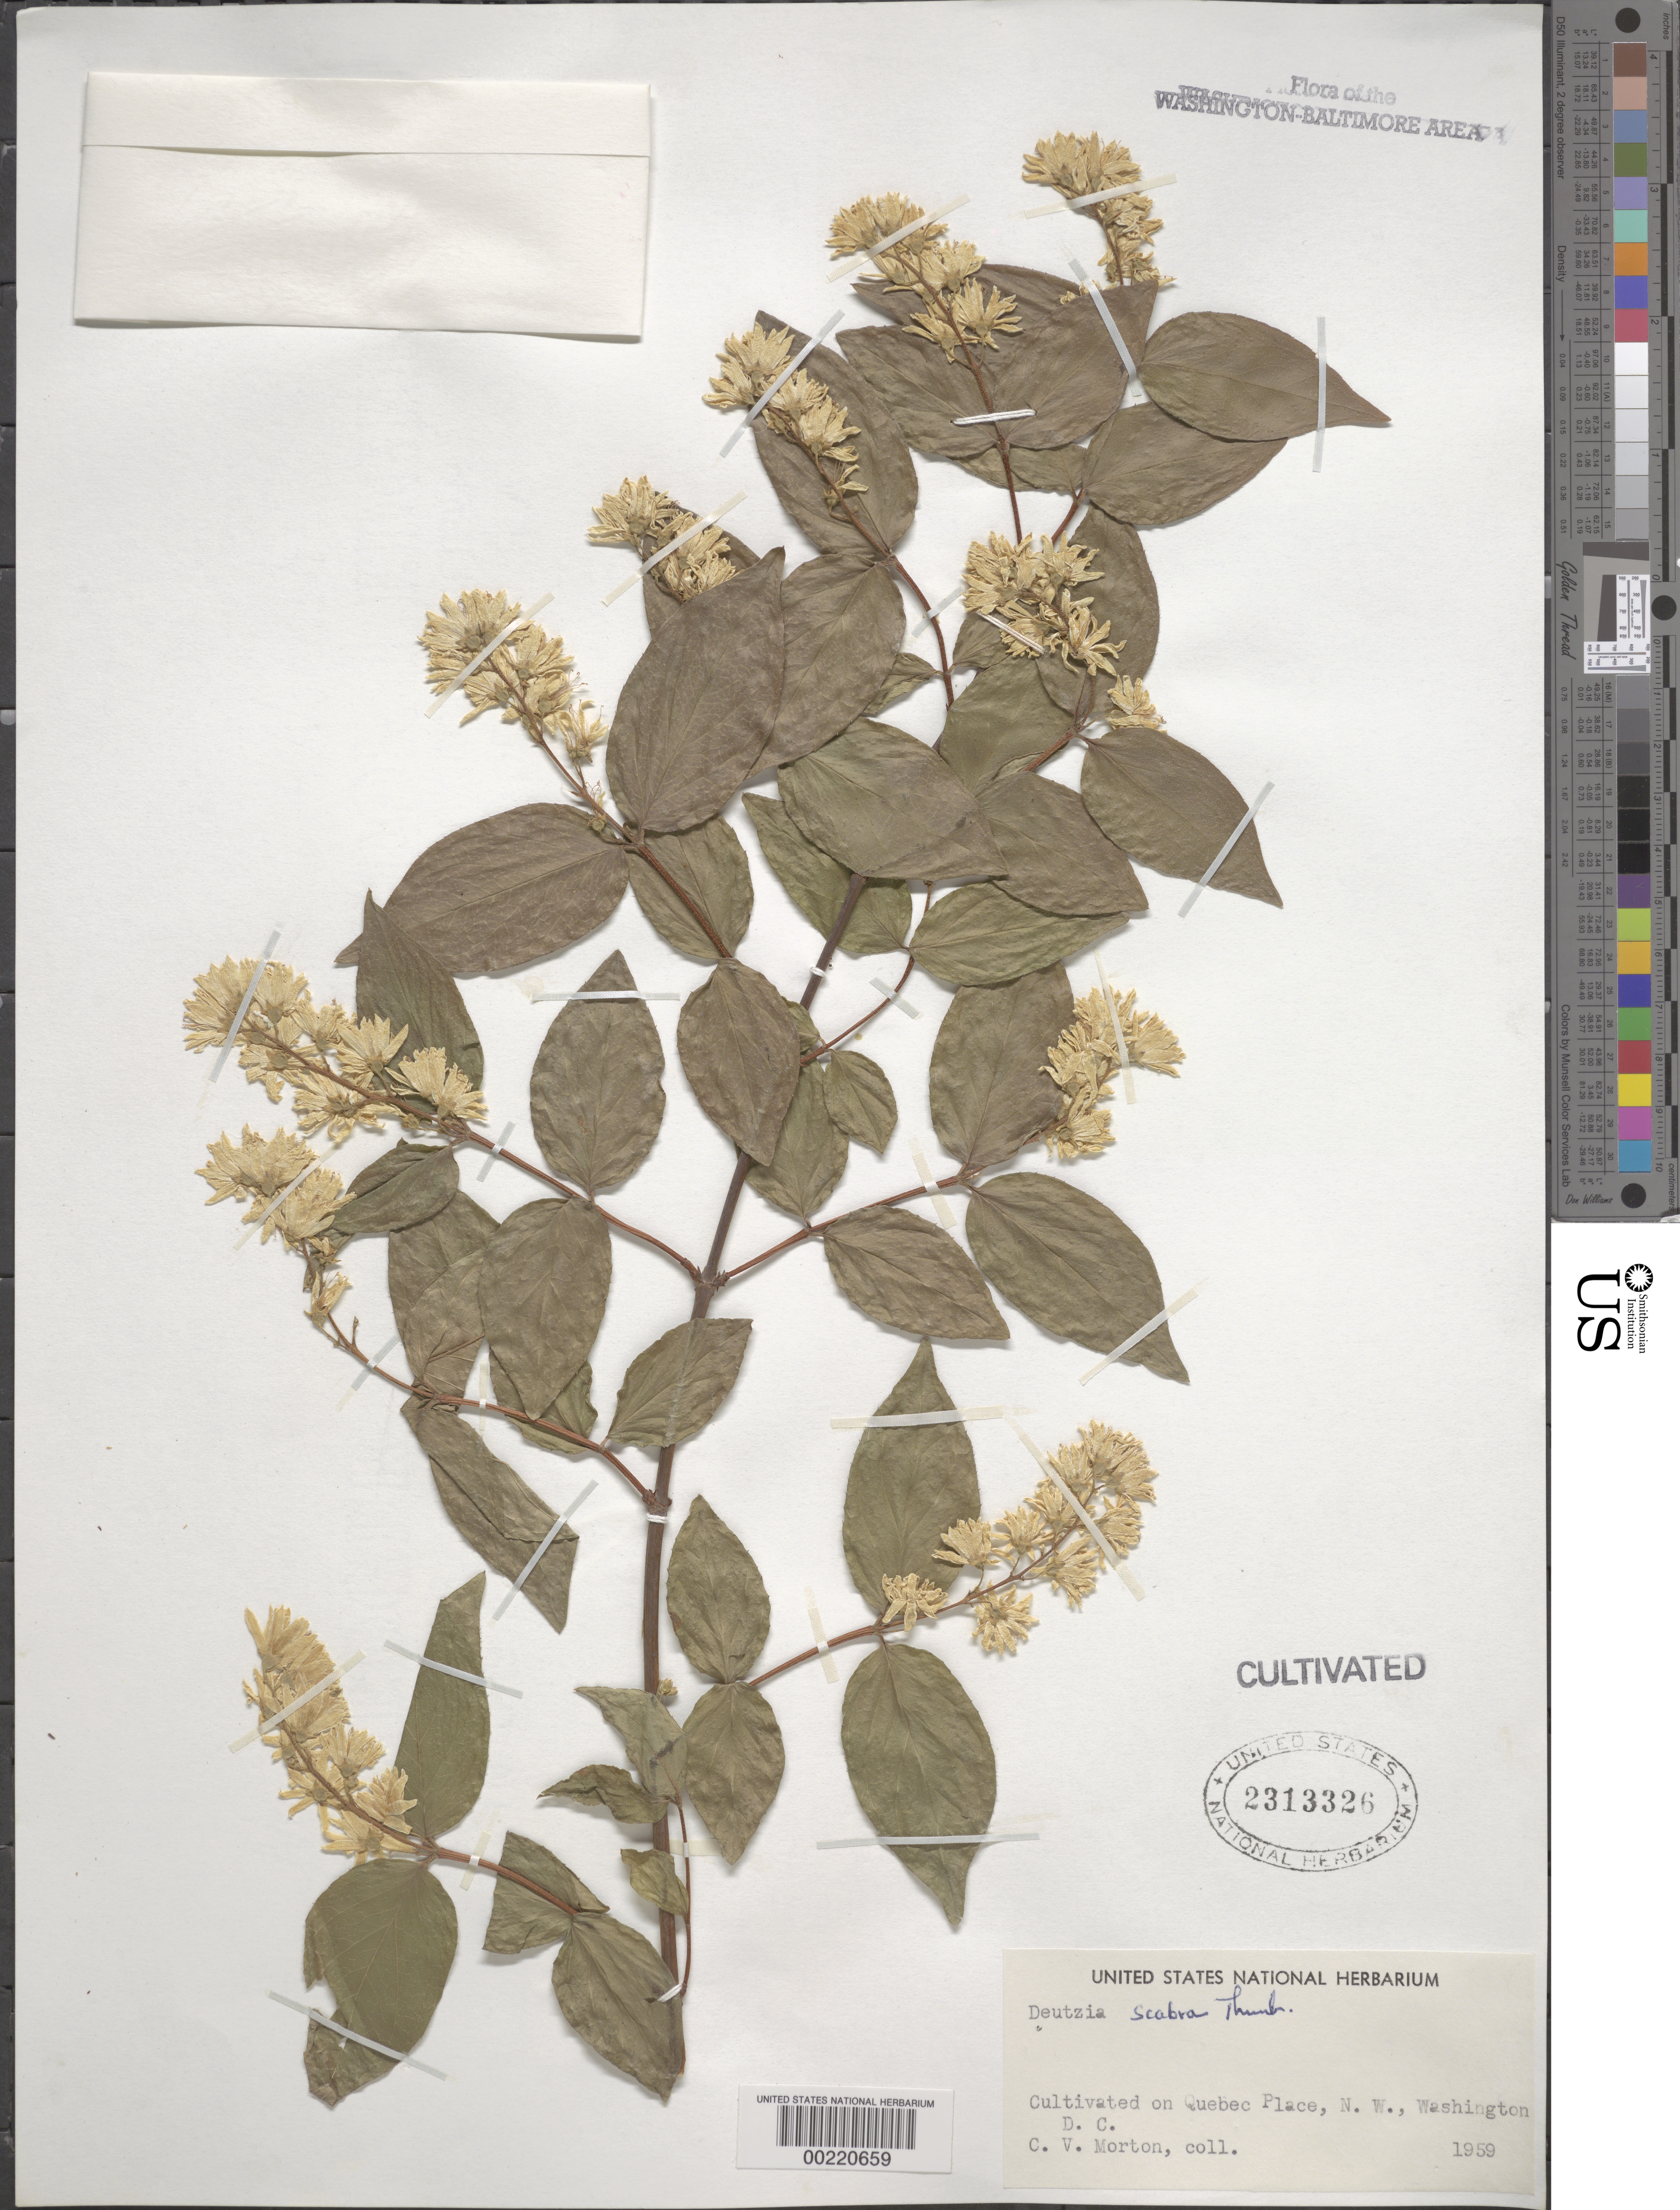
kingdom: Plantae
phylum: Tracheophyta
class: Magnoliopsida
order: Cornales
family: Hydrangeaceae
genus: Deutzia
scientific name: Deutzia scabra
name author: Thunb.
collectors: C. V. Morton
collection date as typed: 1959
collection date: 1959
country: United States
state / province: District of Columbia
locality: Quebec place, NW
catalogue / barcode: US 2313326